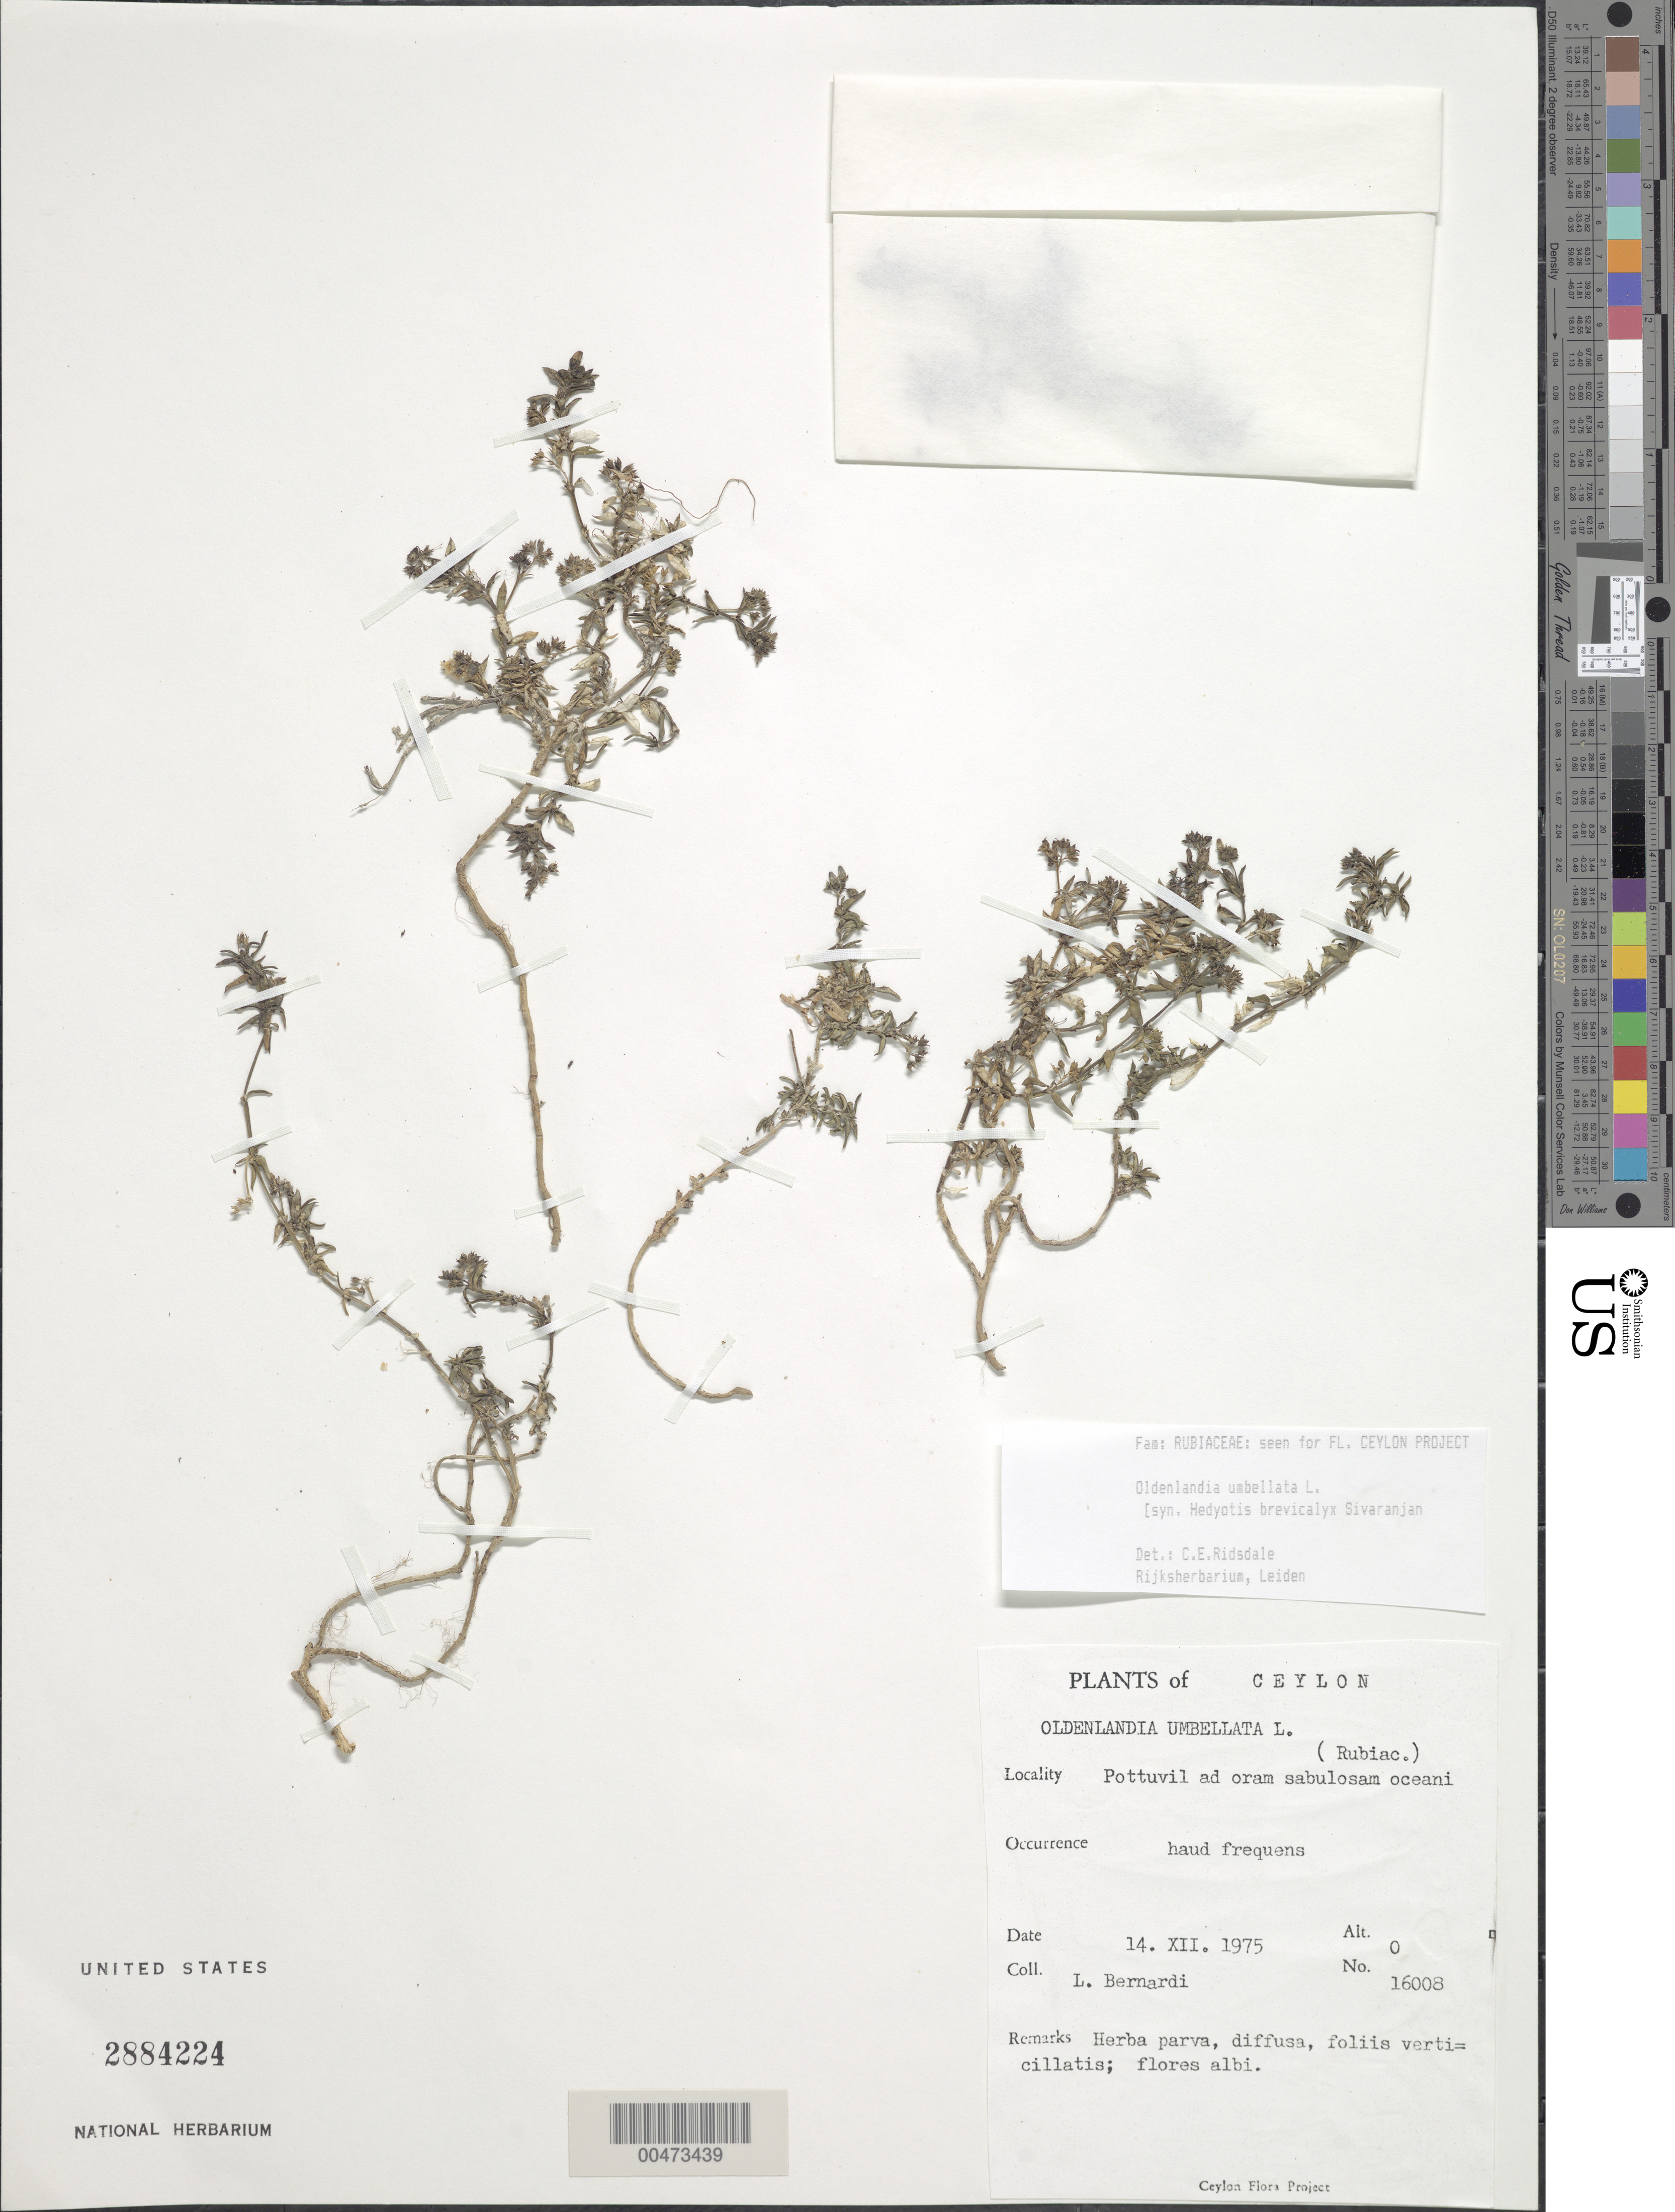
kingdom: Plantae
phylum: Tracheophyta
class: Magnoliopsida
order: Gentianales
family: Rubiaceae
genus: Oldenlandia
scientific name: Oldenlandia umbellata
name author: L.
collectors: L. Bernardi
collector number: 16008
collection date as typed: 14 Dec 1975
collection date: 1975-12-14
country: Sri Lanka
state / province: Eastern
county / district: Ampara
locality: Pottuvil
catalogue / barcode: US 2884224